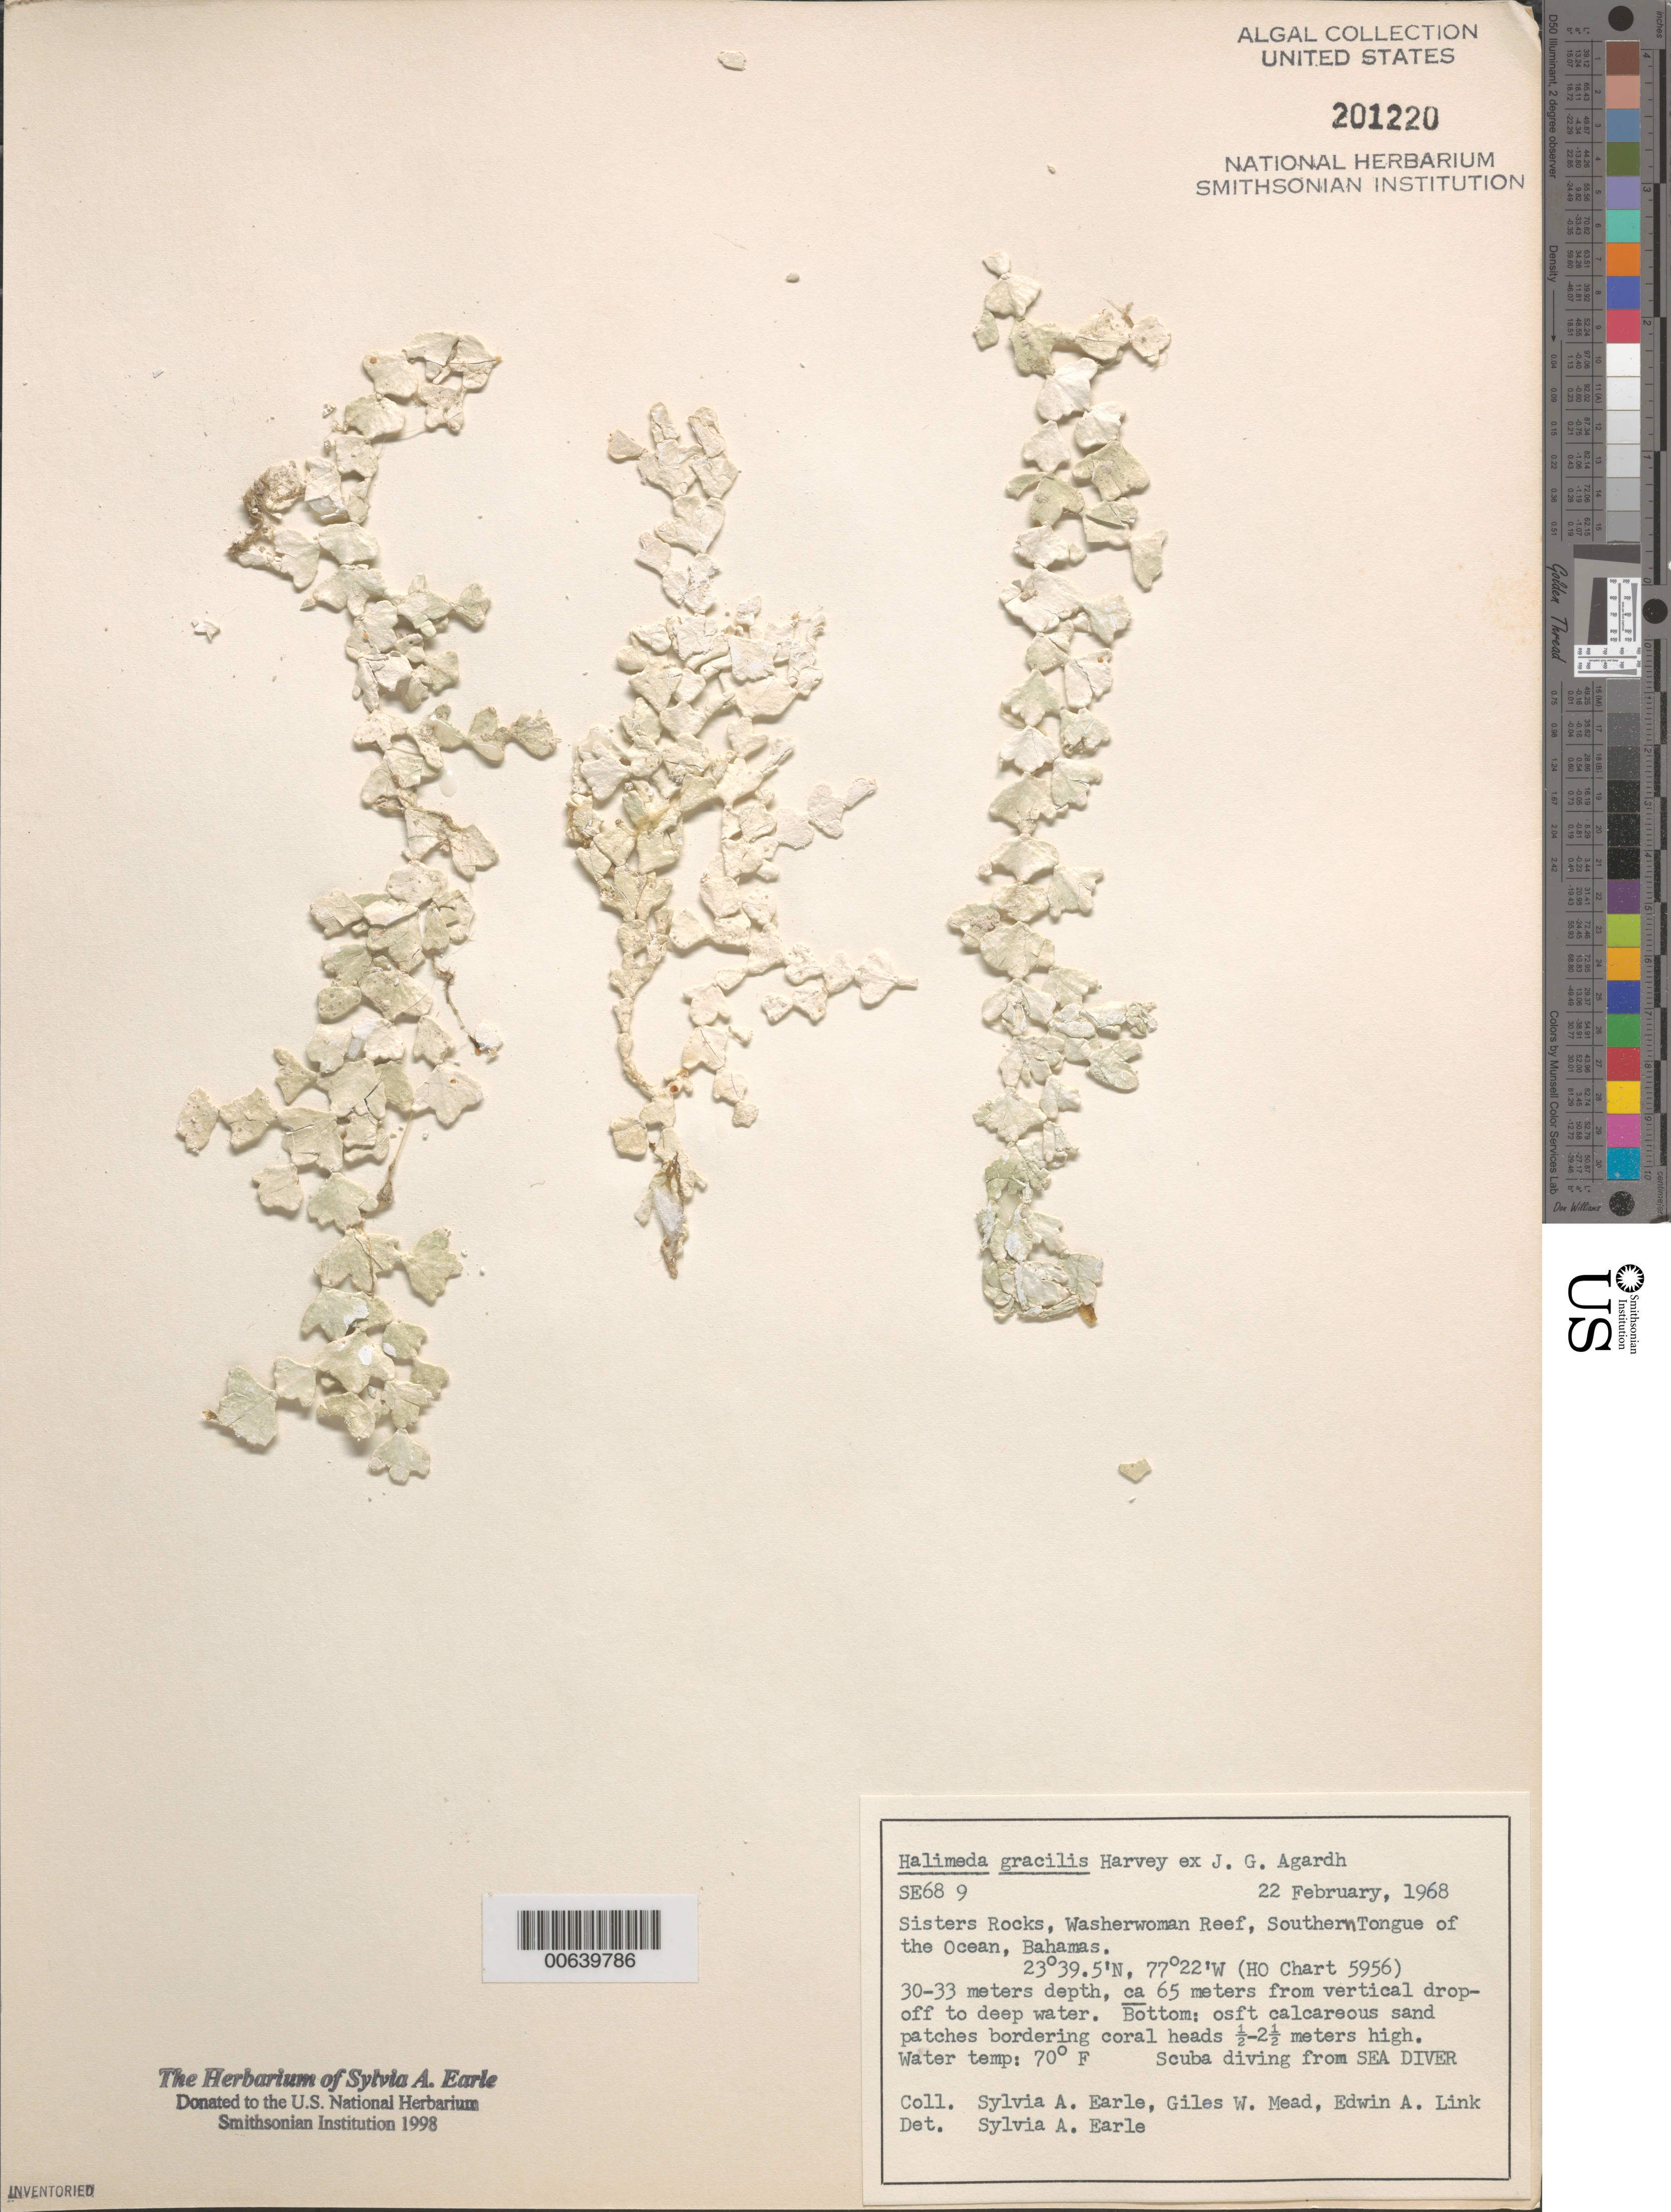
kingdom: Plantae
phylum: Chlorophyta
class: Ulvophyceae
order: Bryopsidales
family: Halimedaceae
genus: Halimeda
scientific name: Halimeda gracilis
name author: Harv. ex J. Agardh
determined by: Earle, S. A.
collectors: S. A. Earle, G. W. Mead & E. A. Link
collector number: SE 689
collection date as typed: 22 Feb 1968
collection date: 1968-02-22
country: Bahamas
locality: Sisters Rocks, Washerwoman Reef, Southern Tongue of the Ocean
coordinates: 23 39.5' N, 77 22' W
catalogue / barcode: US 201220